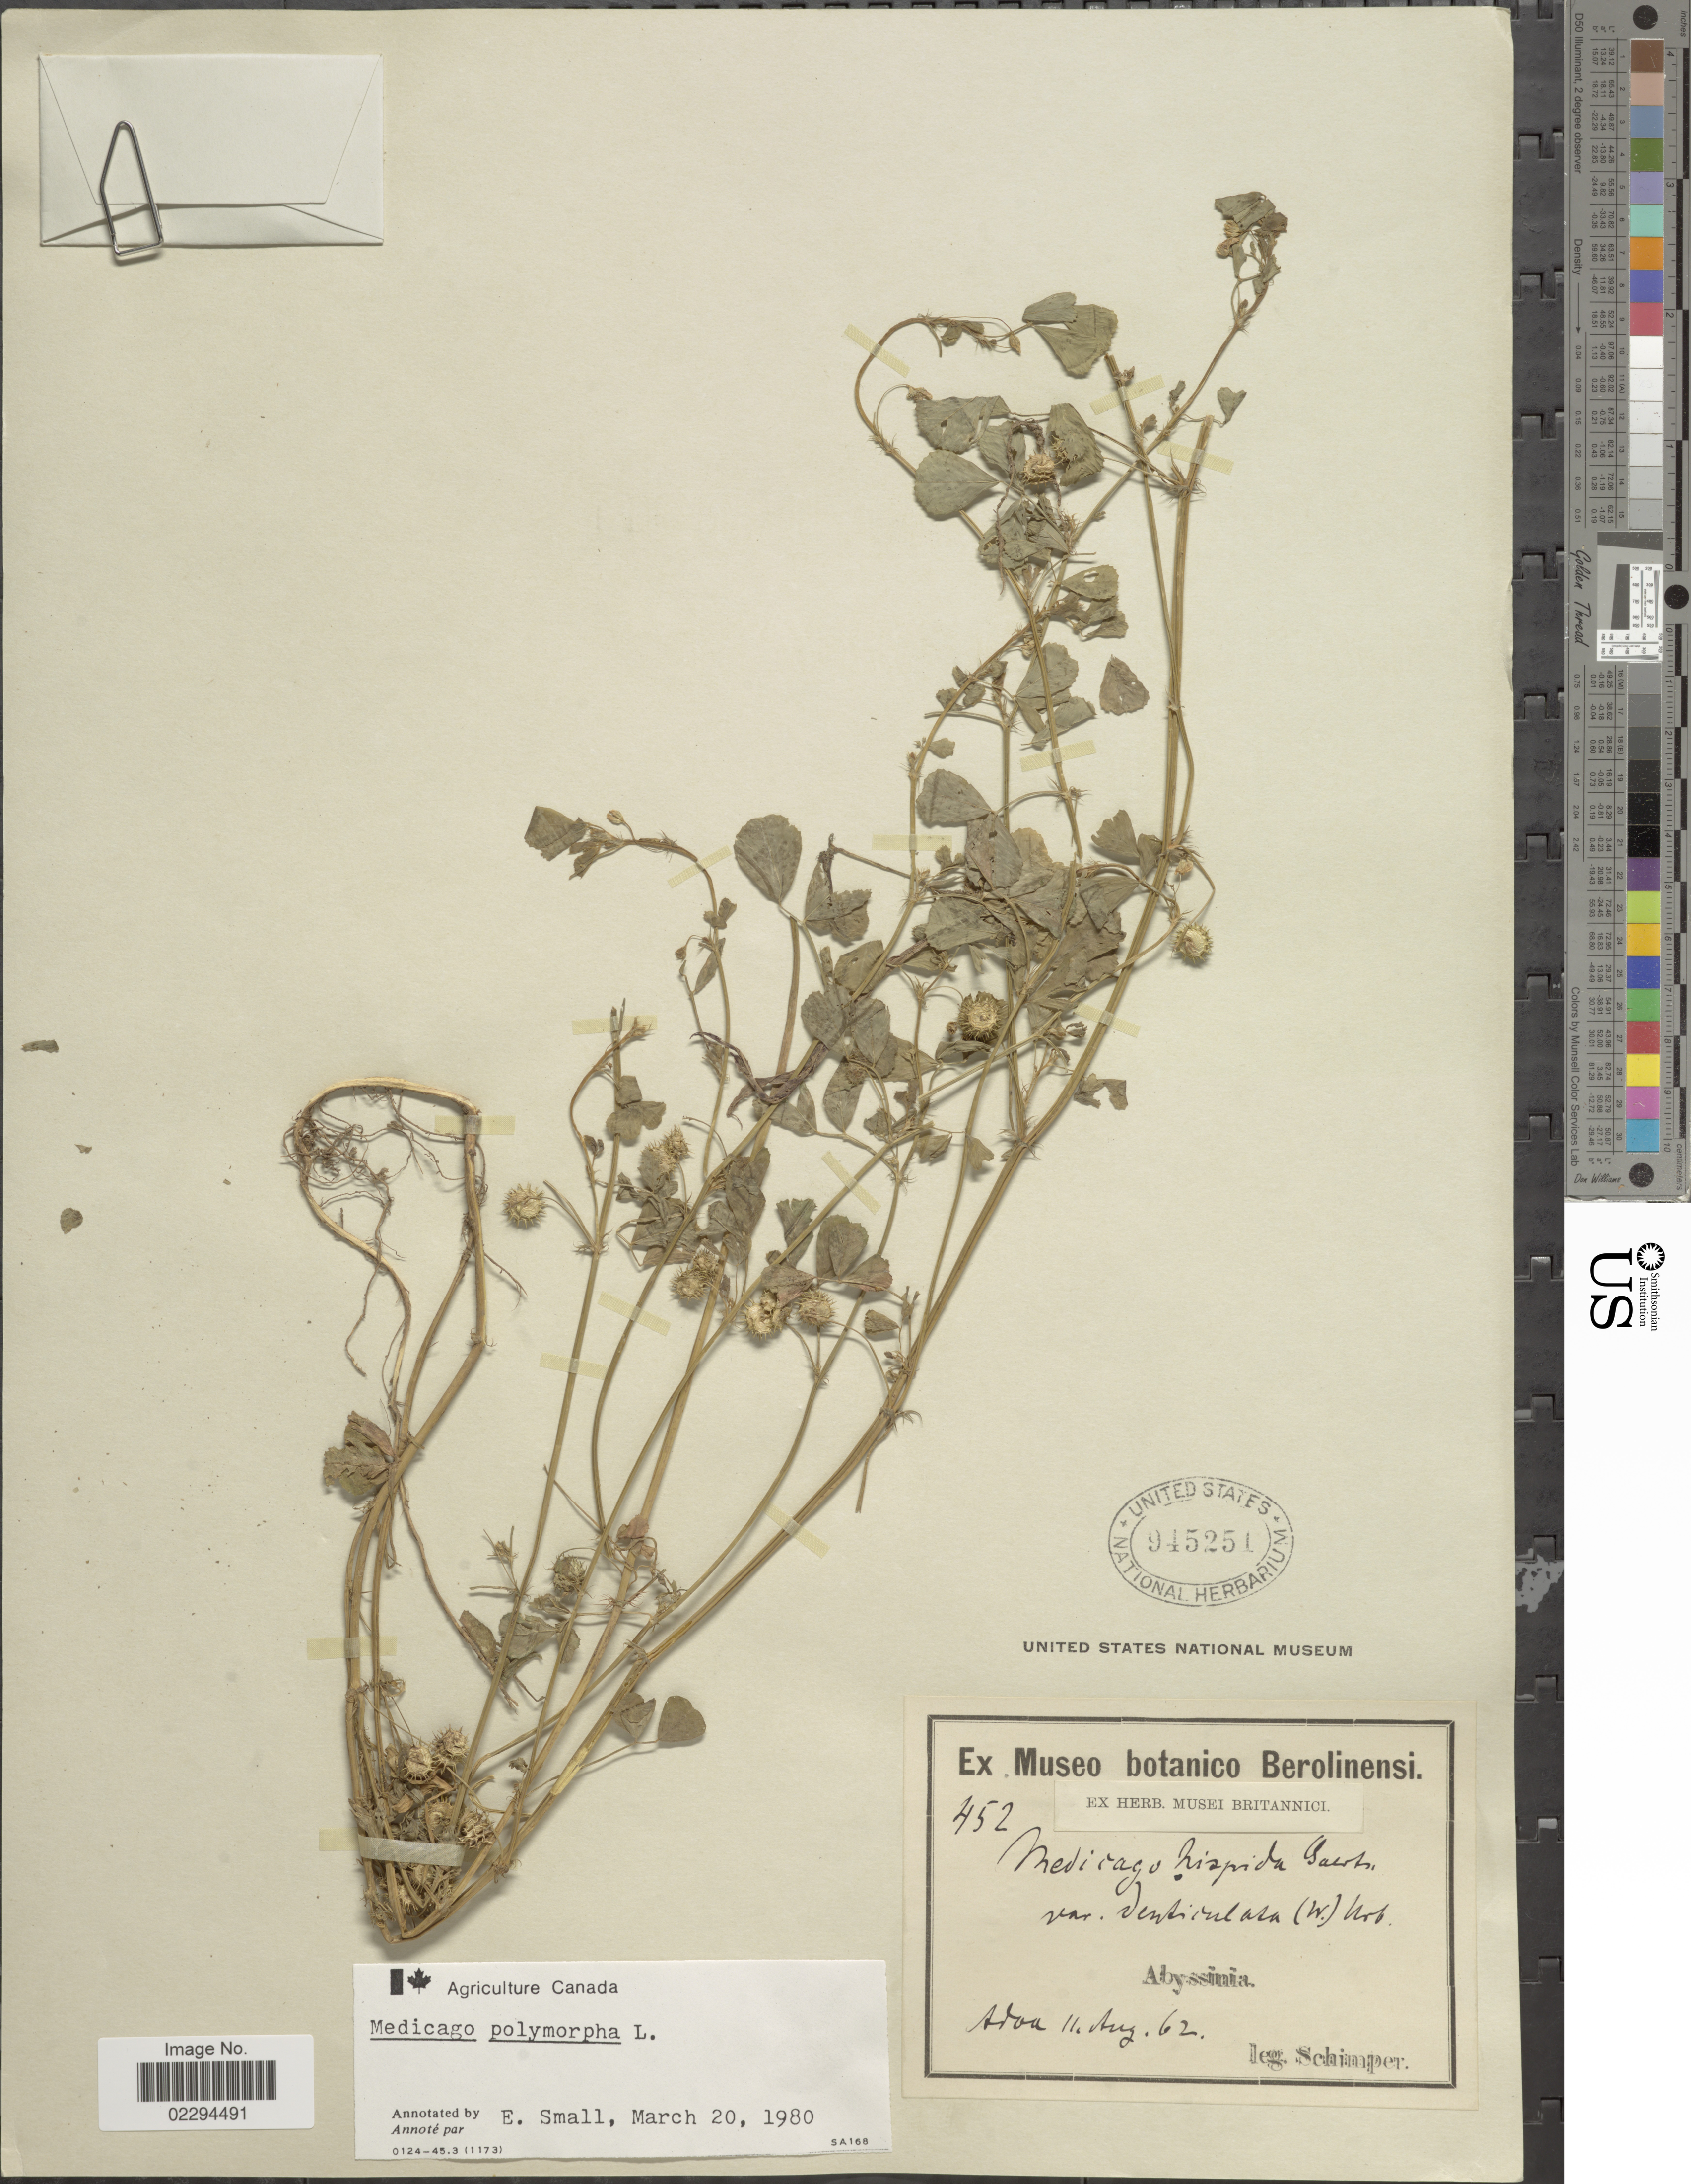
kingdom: Plantae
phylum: Tracheophyta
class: Magnoliopsida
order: Fabales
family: Fabaceae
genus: Medicago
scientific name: Medicago polymorpha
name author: L.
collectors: -. Schimper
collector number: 452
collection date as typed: Transcribed d/m/y: 11/8/62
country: Ethiopia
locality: Abyssinia. Adua.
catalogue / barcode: US 945251